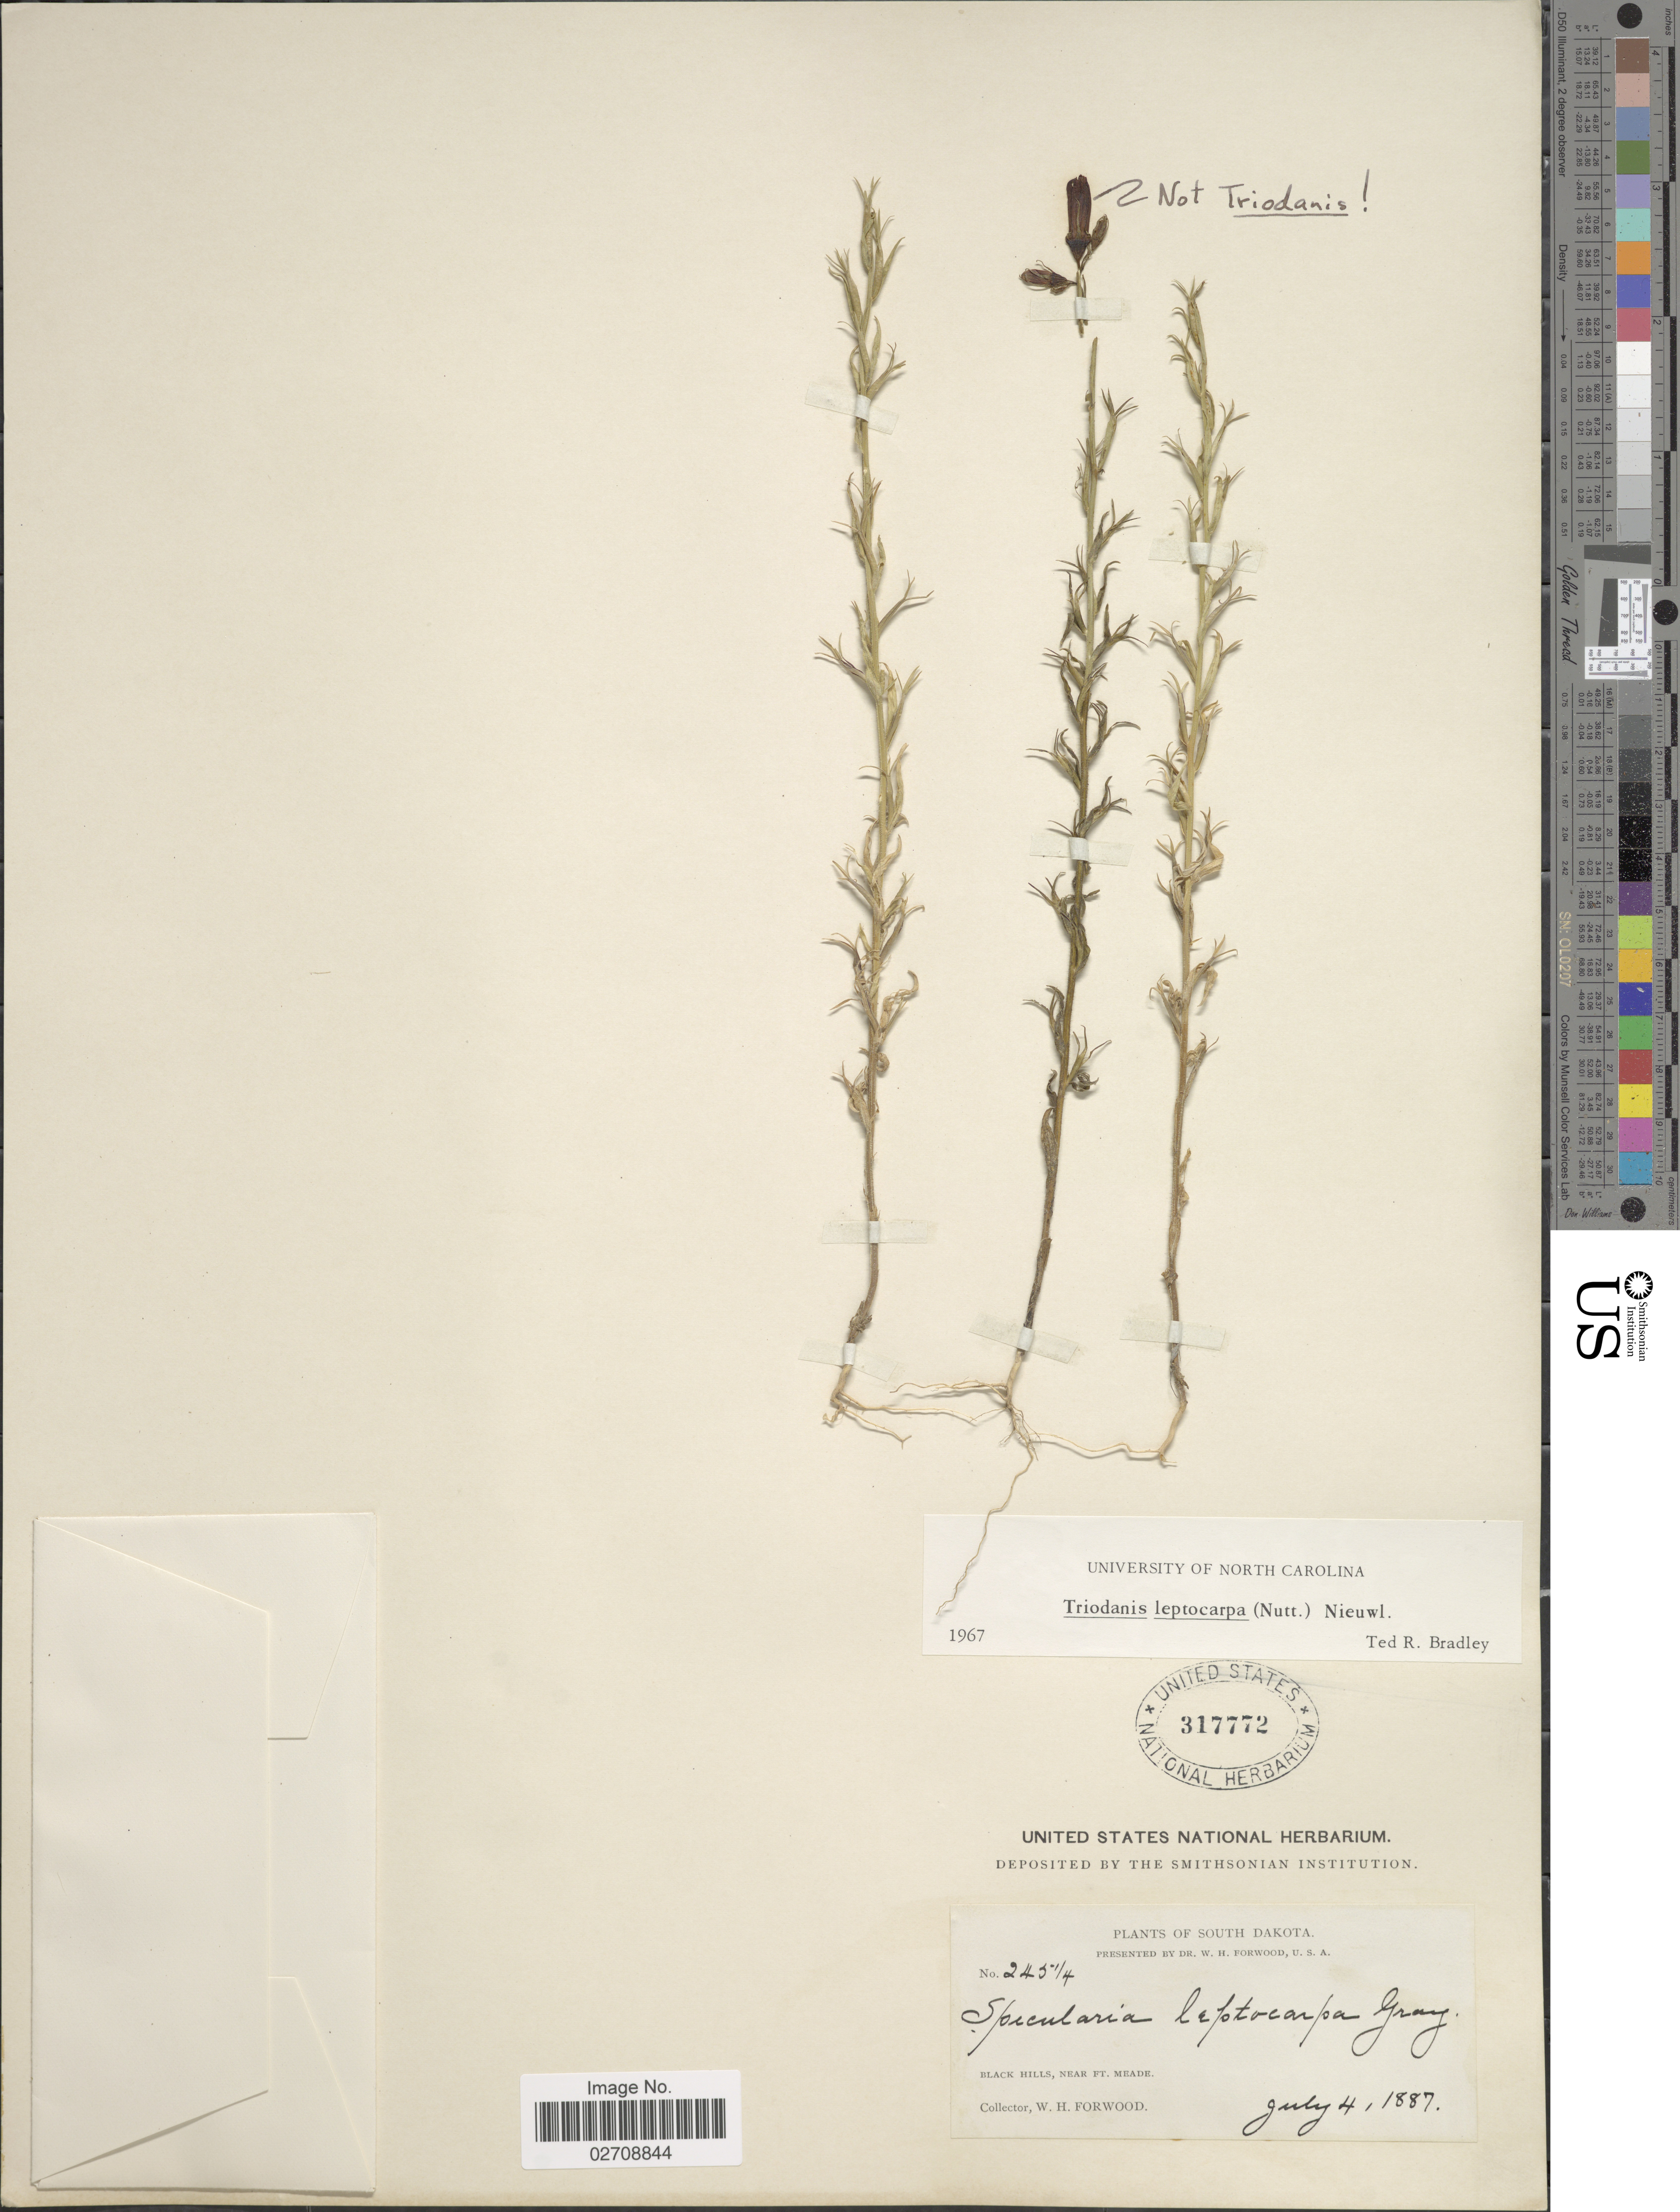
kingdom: Plantae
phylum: Tracheophyta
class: Magnoliopsida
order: Asterales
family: Campanulaceae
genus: Triodanis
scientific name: Triodanis leptocarpa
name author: Nieuwl.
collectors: W. Forwood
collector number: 2454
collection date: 1887-07-04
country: United States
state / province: South Dakota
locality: Black Hills, near Ft. Meade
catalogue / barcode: US 317772